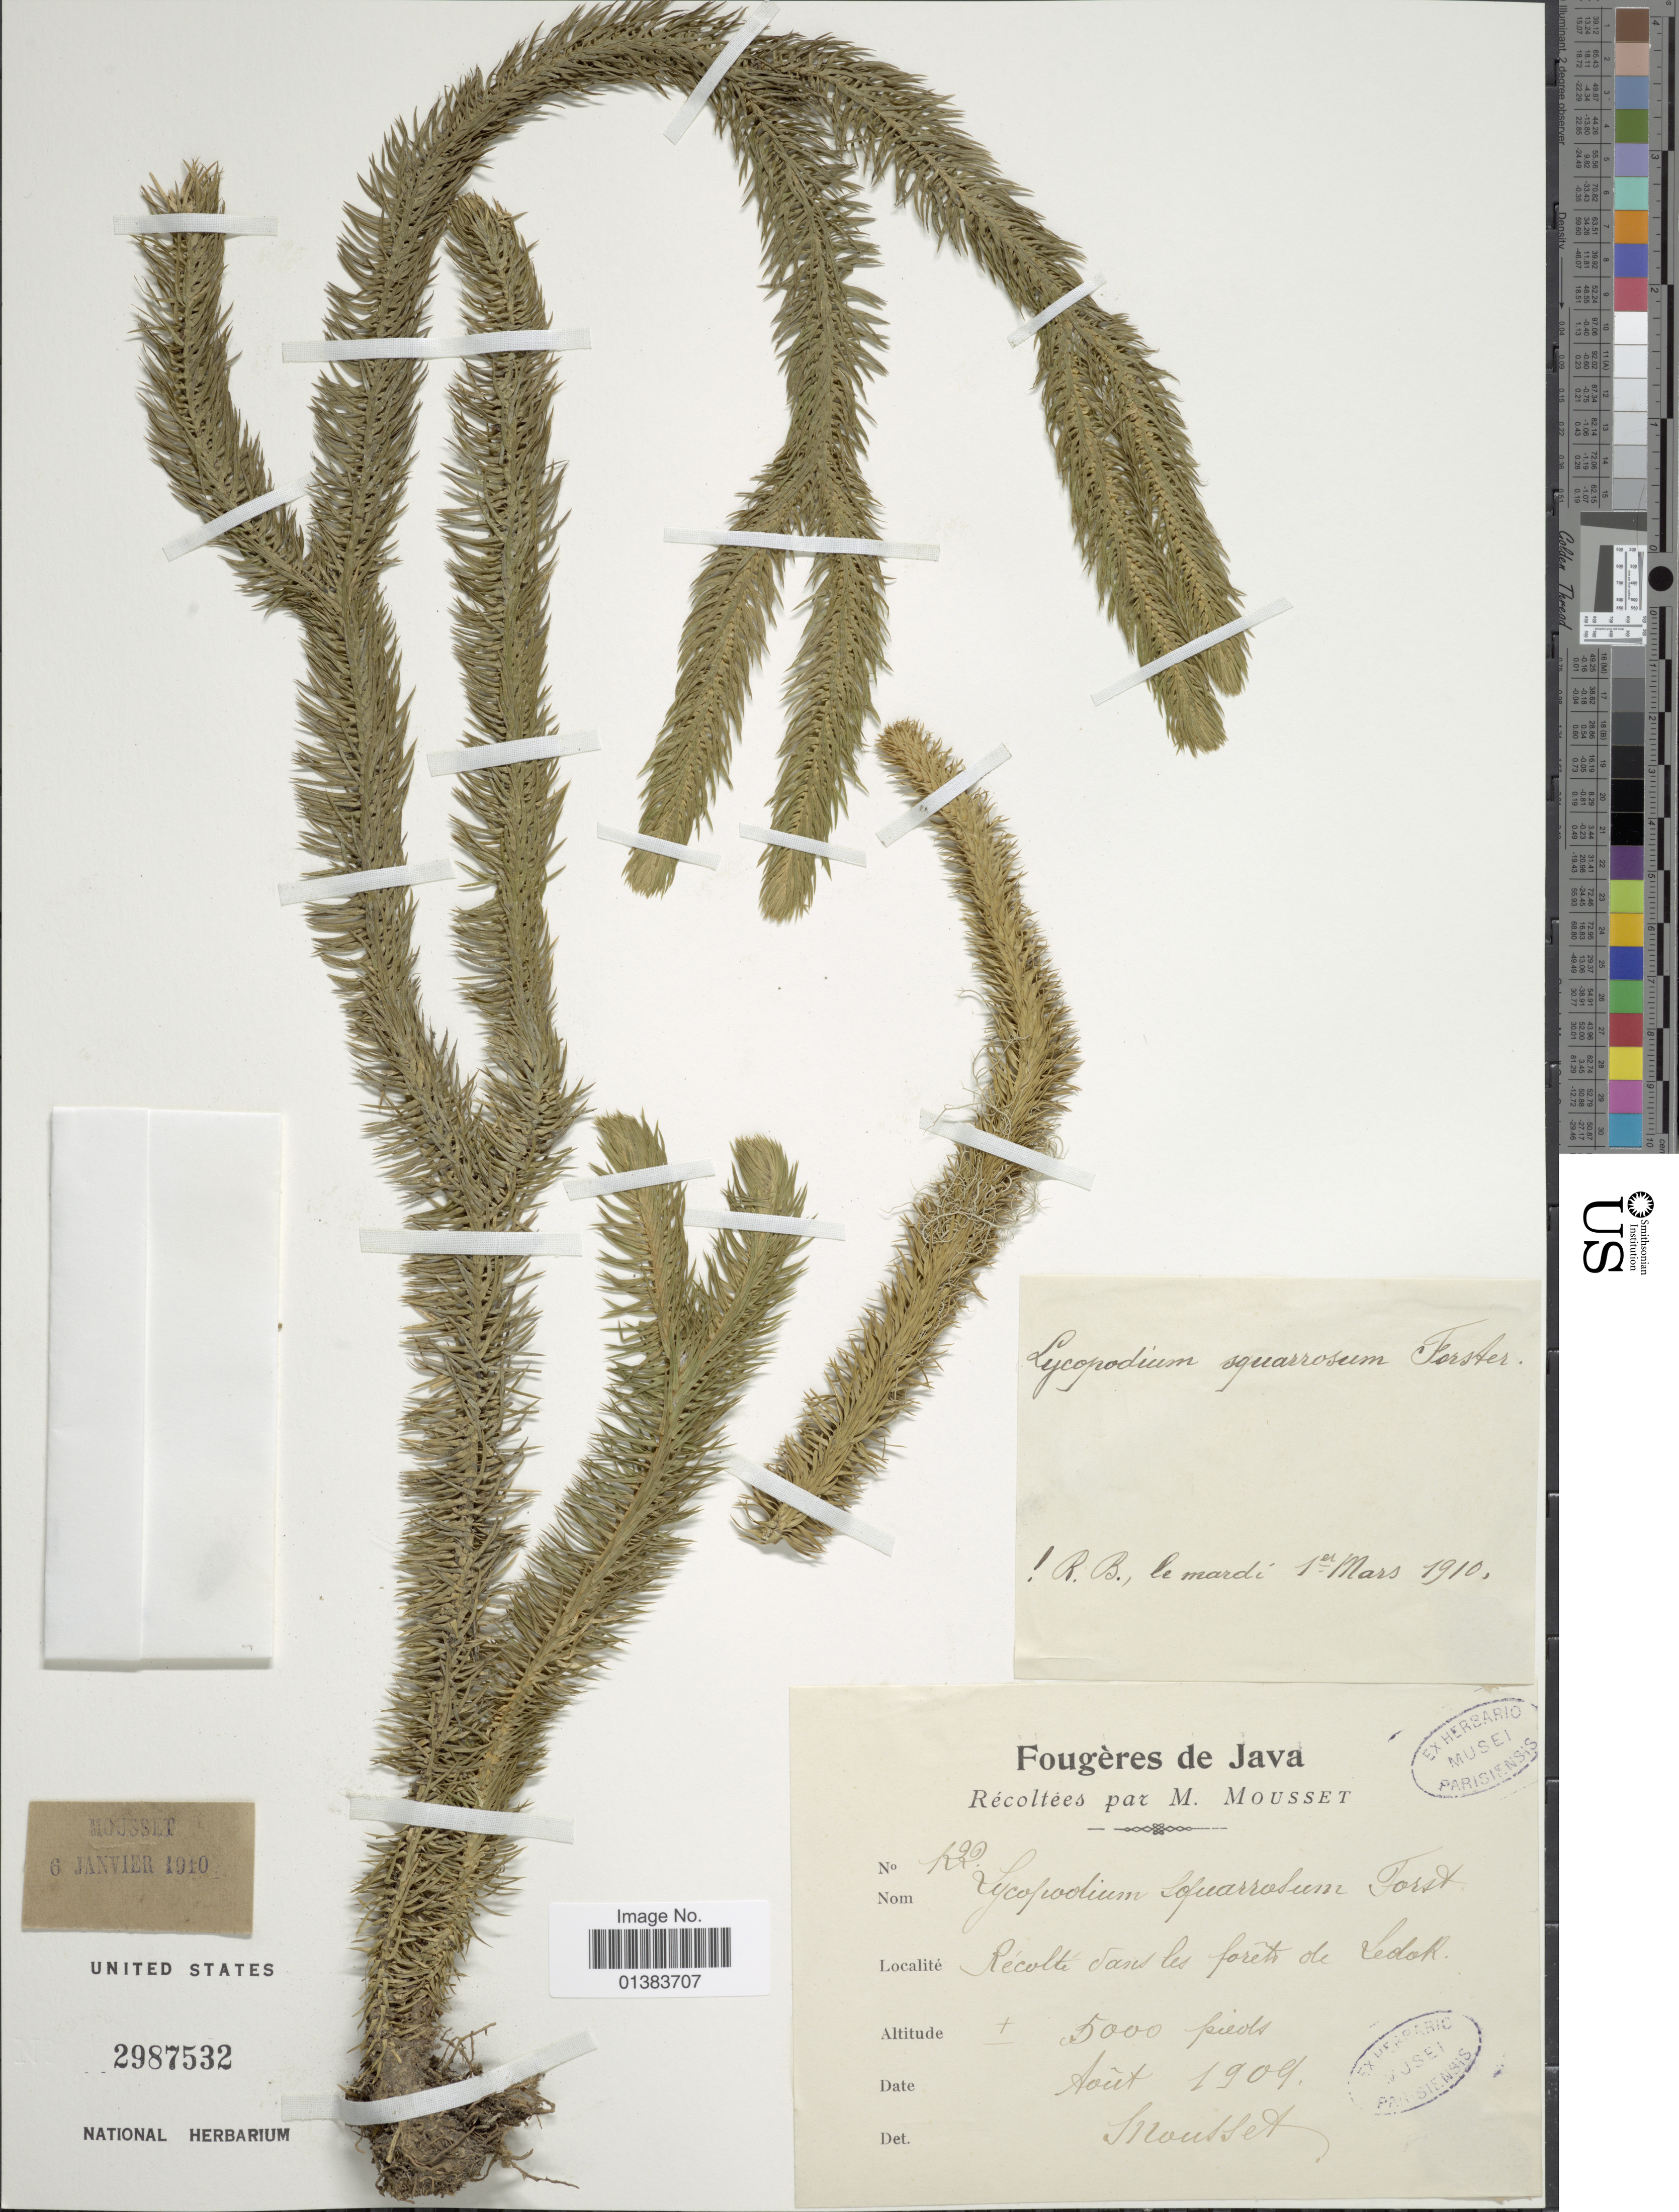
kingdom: Plantae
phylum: Tracheophyta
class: Lycopodiopsida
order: Lycopodiales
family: Lycopodiaceae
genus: Phlegmariurus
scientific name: Phlegmariurus squarrosus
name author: (G. Forst.) Á. Löve & D. Löve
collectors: Mousset, --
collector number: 122*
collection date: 1909-08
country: Indonesia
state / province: Java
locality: Récolte dans les forêts de Ledok.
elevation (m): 1524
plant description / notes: Corrected "Dans les forêts de Ledak" to "Récolte dans les forêts de Ledok."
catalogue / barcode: US 2987532